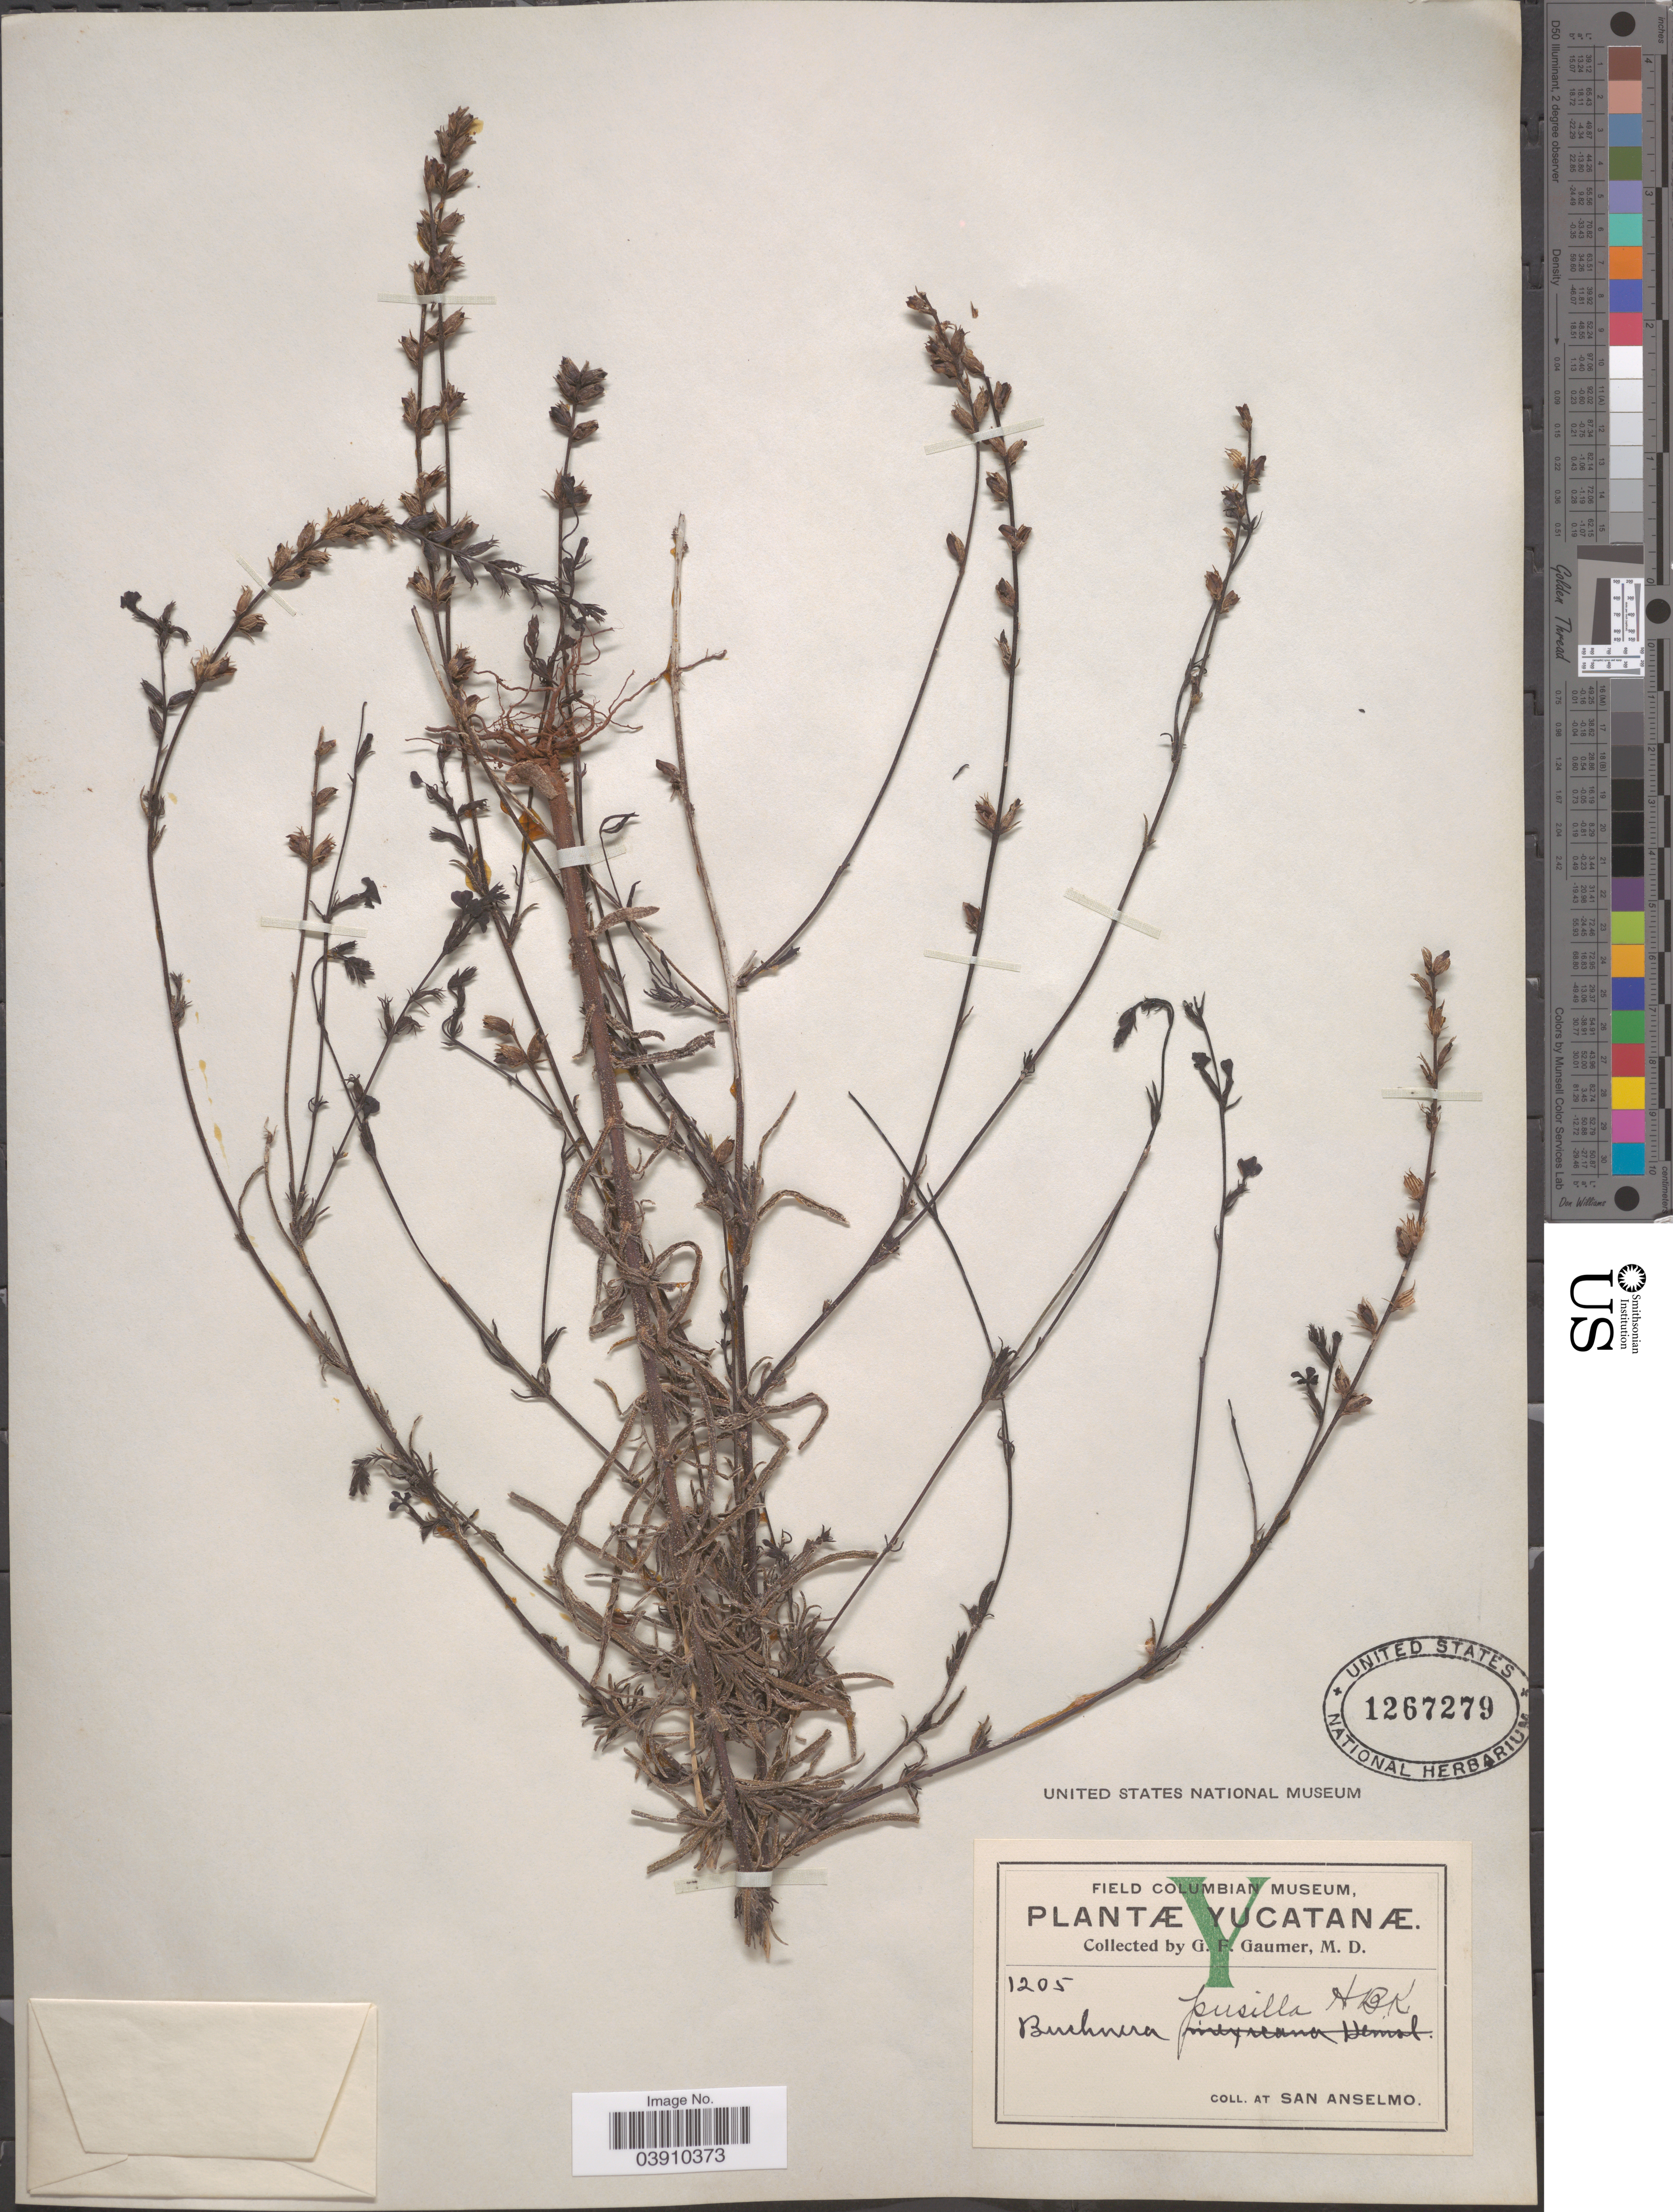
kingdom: Plantae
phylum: Tracheophyta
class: Magnoliopsida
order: Lamiales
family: Orobanchaceae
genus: Buchnera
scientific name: Buchnera pusilla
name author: Kunth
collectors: G. F. Gaumer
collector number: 1205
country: Mexico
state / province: Yucatán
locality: At San Anselmo.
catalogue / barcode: US 1267279